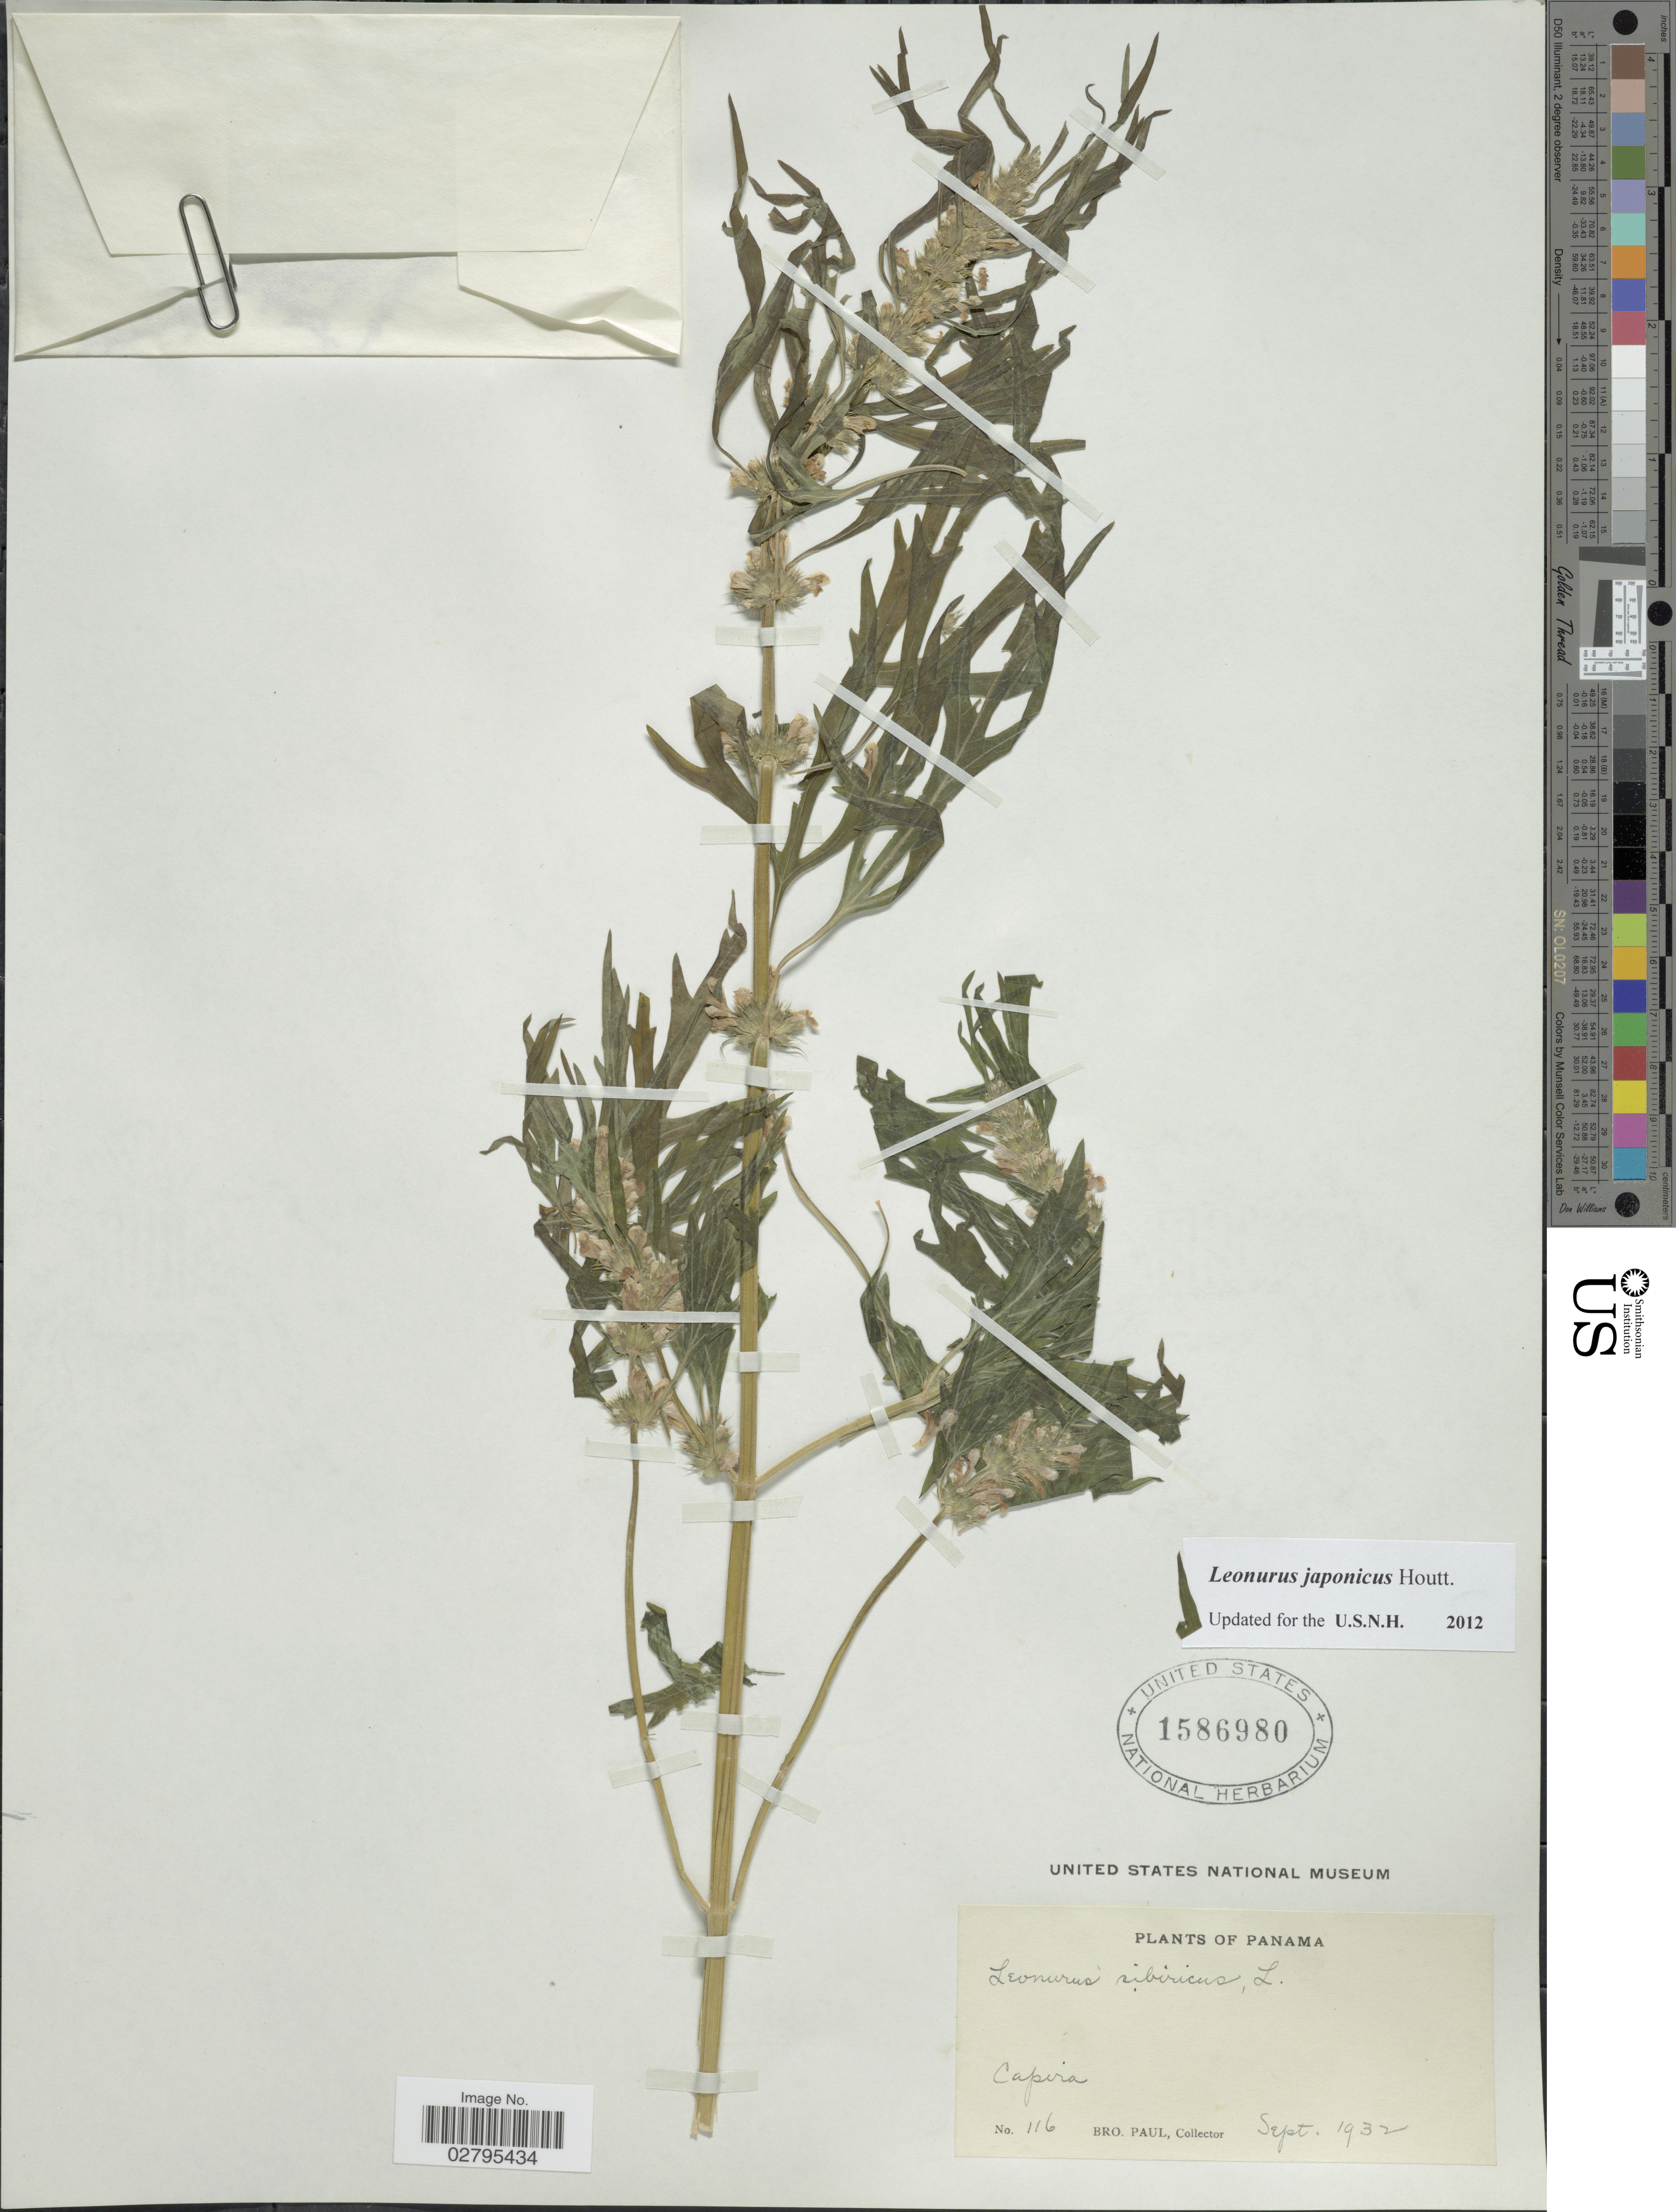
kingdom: Plantae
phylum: Tracheophyta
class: Magnoliopsida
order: Lamiales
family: Lamiaceae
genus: Leonurus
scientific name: Leonurus japonicus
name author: Houtt.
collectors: B. Paul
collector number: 116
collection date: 1932-09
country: Panama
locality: Capira.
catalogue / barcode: US 1586980